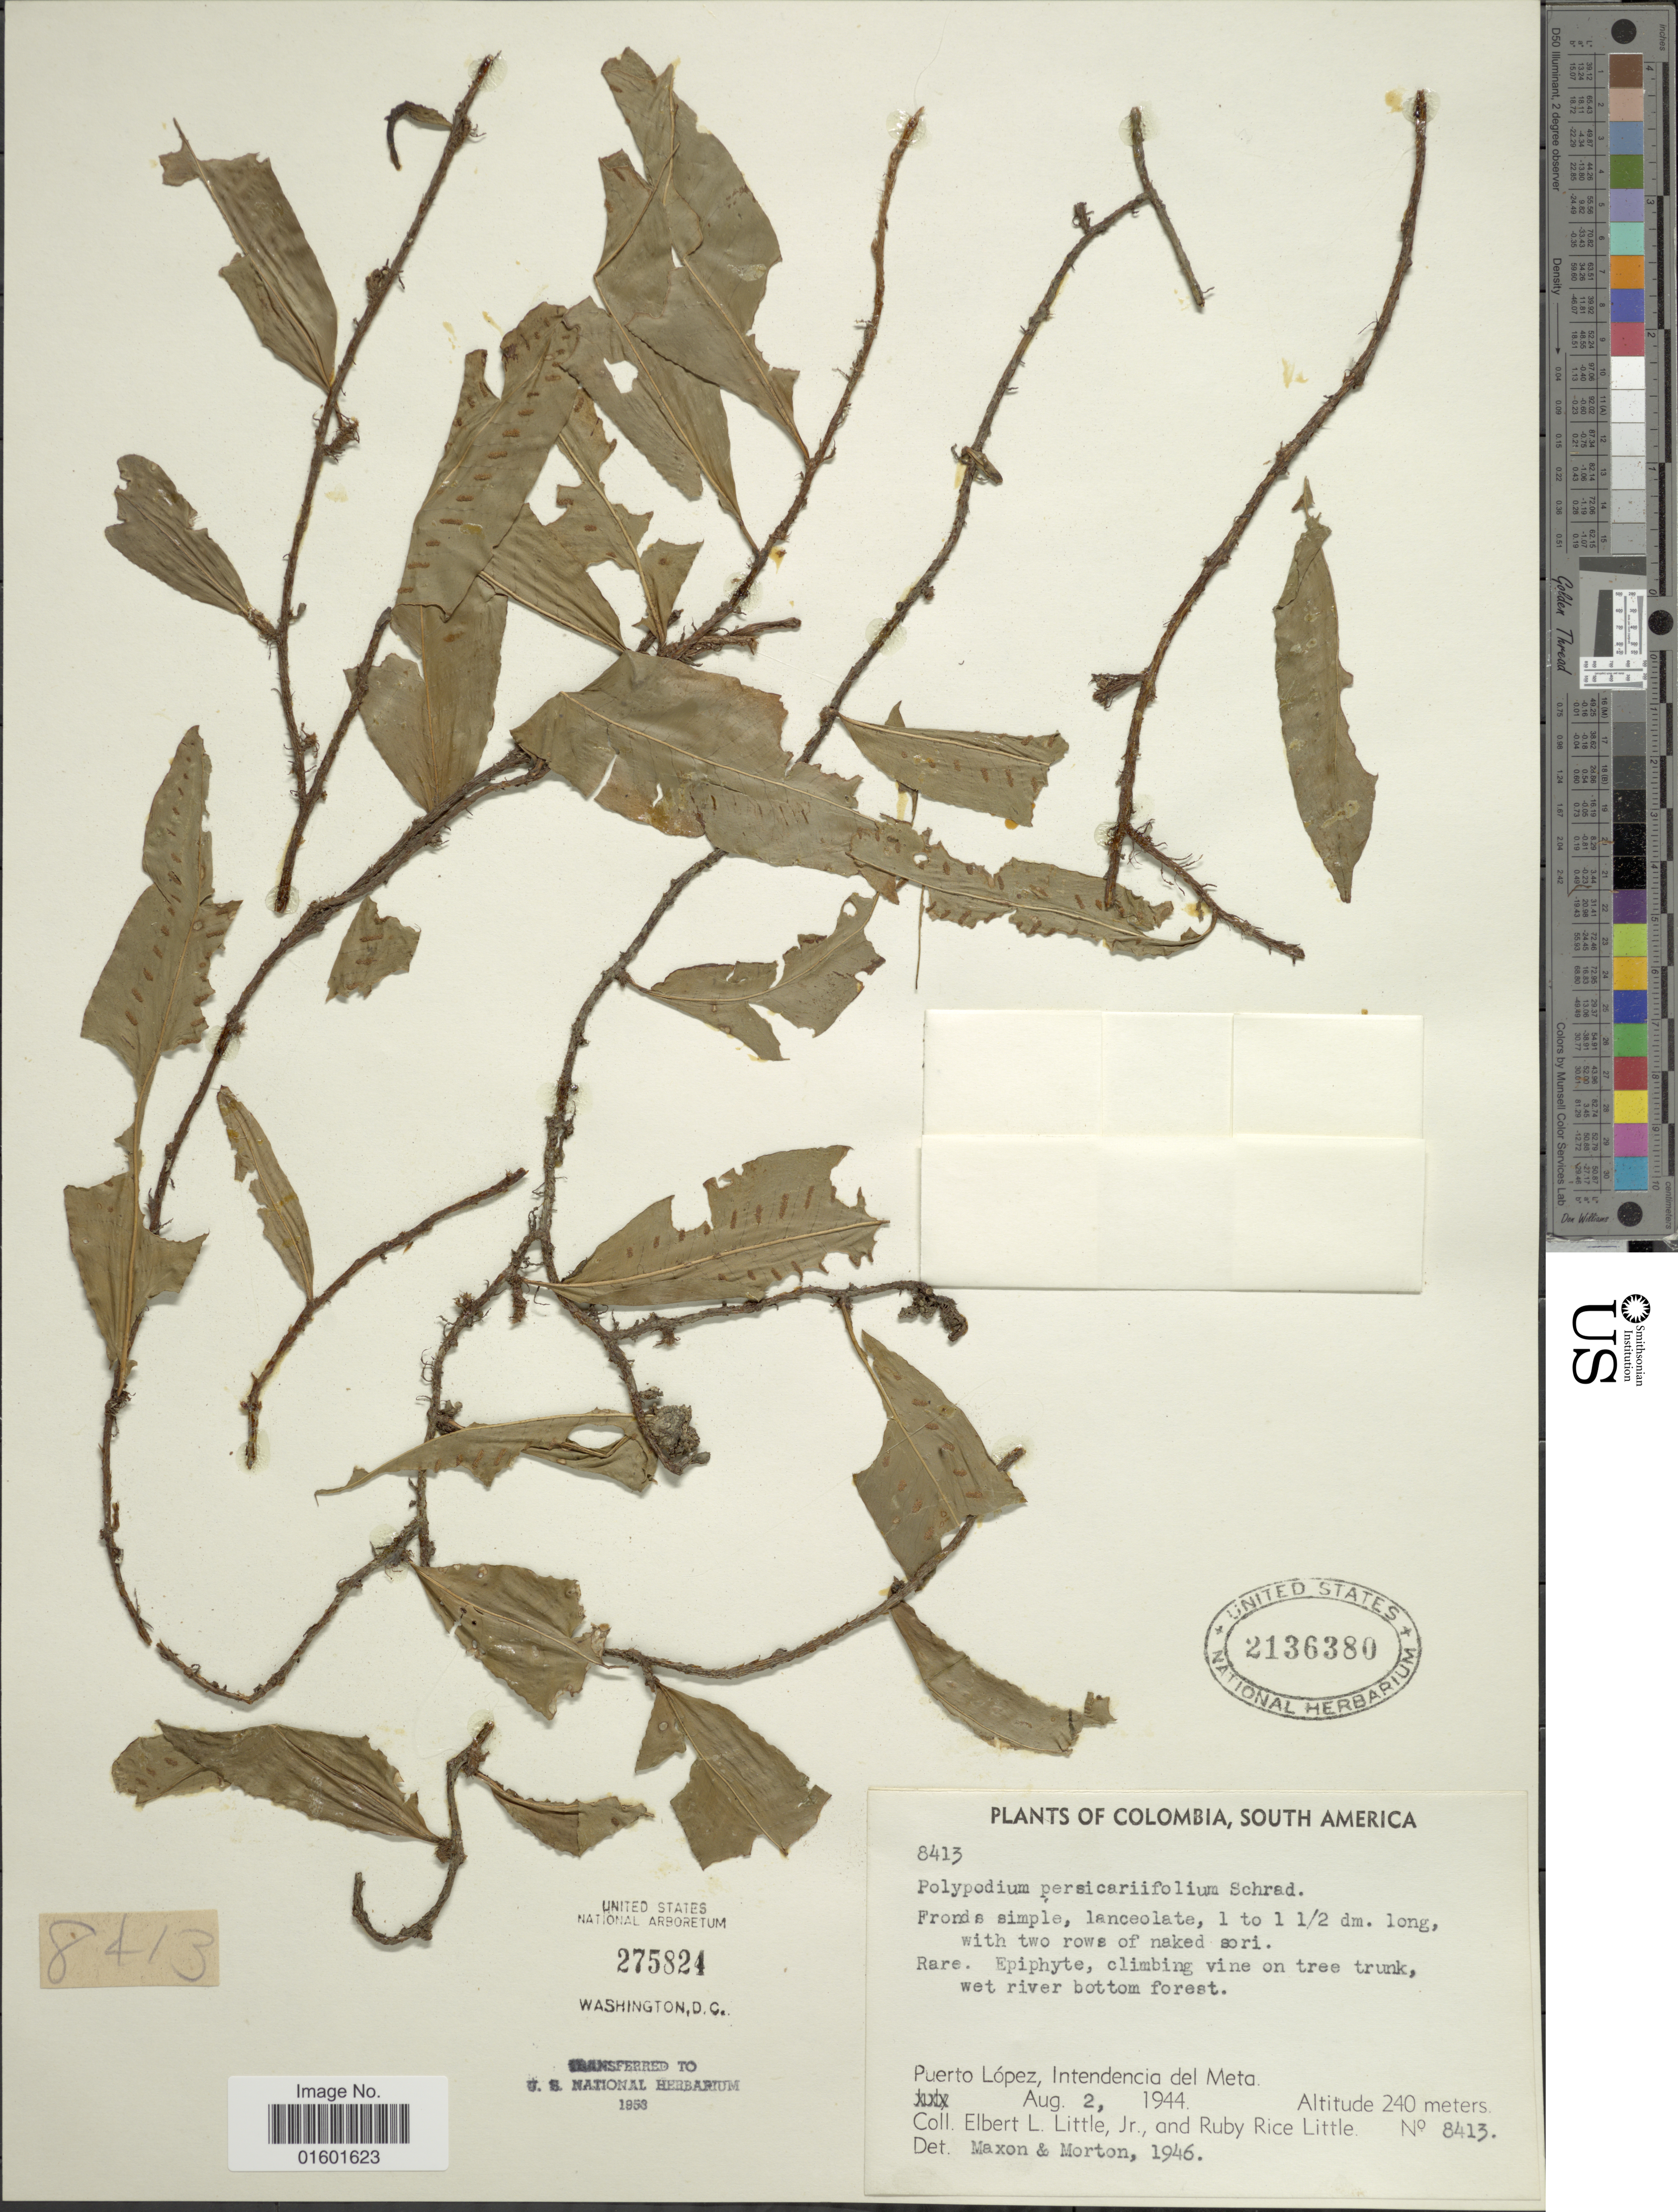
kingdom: Plantae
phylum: Tracheophyta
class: Polypodiopsida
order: Polypodiales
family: Polypodiaceae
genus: Microgramma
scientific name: Microgramma persicariifolia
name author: (Schrad.) C. Presl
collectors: E. L. Little & R. R. Little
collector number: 8413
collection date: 1944-08-02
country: Colombia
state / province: Meta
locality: Puerto Lopez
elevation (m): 240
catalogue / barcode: US 2136380